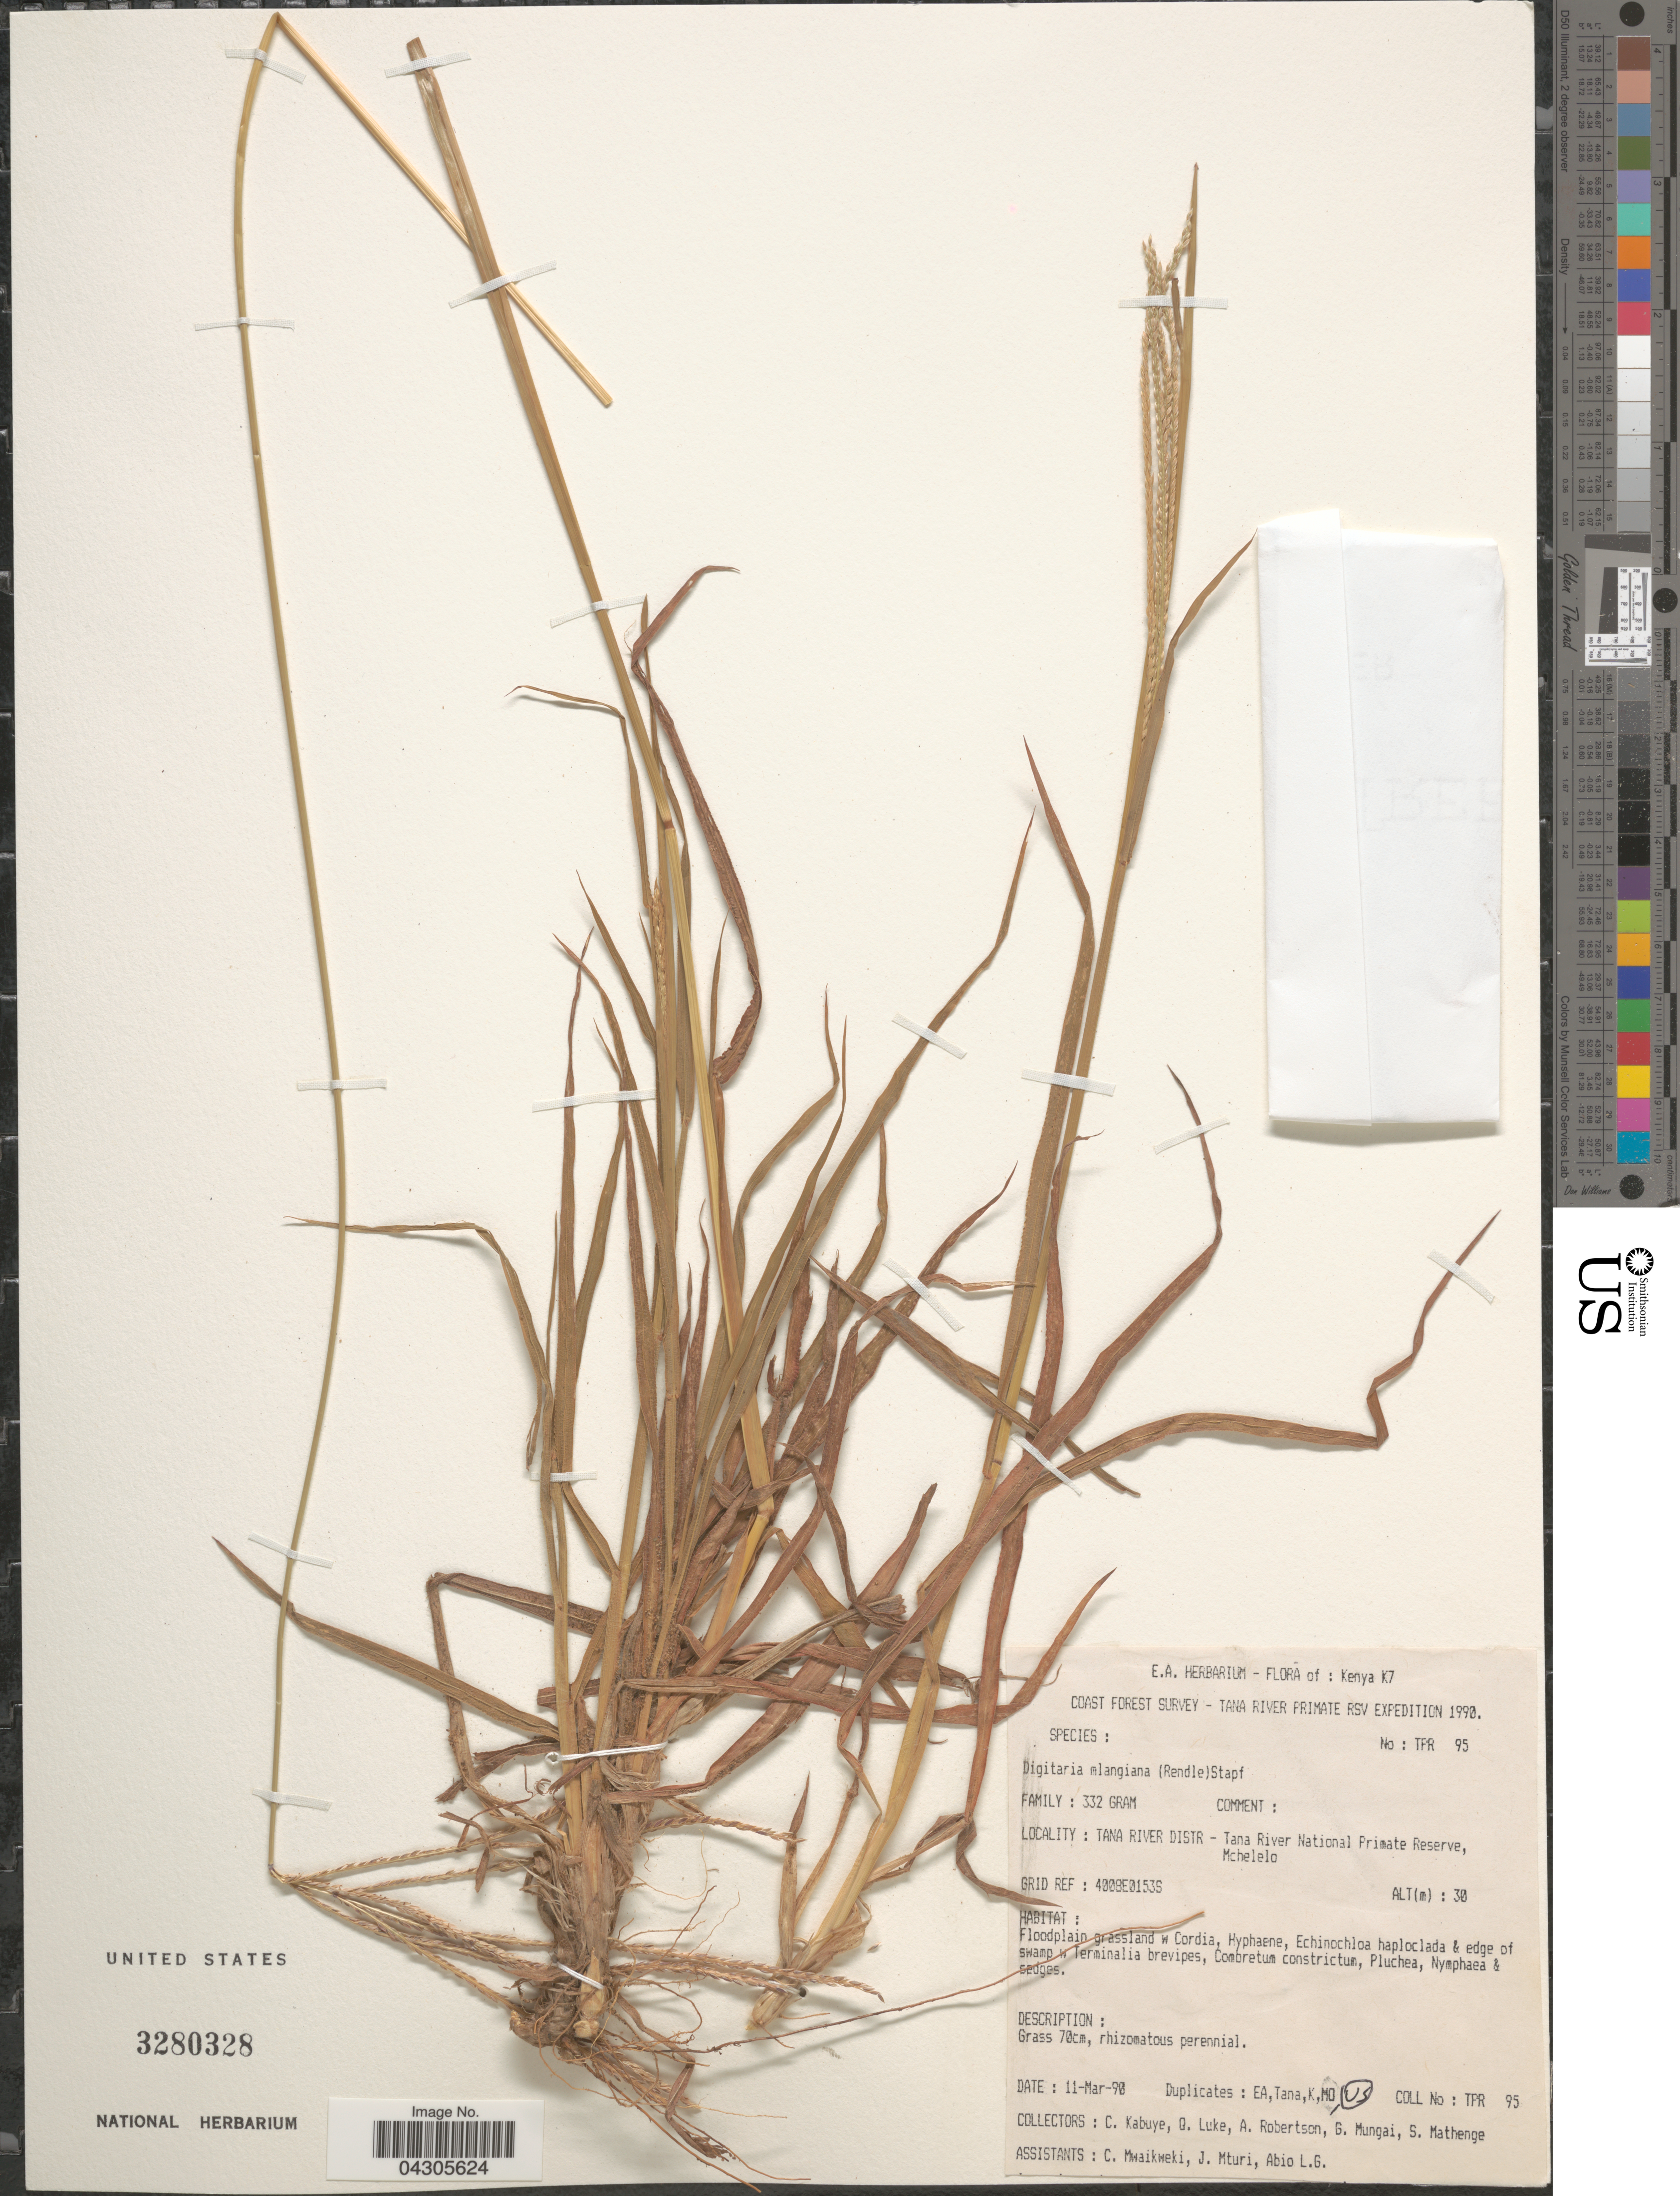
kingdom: Plantae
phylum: Tracheophyta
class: Liliopsida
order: Poales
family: Poaceae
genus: Digitaria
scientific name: Digitaria milanjiana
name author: (Rendle) Stapf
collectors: C. Kabuye, Q. Luke, A. Robertson, G. Mungai & et al.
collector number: TPR95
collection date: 1990-03-11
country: Kenya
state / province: Tana River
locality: K7. Coast Forest Survey - Tana River Primate Rsv Expedition 1990. Tana River Distr - Tana River National Primate Reserve, Mchelelo.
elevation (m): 30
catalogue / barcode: US 3280328